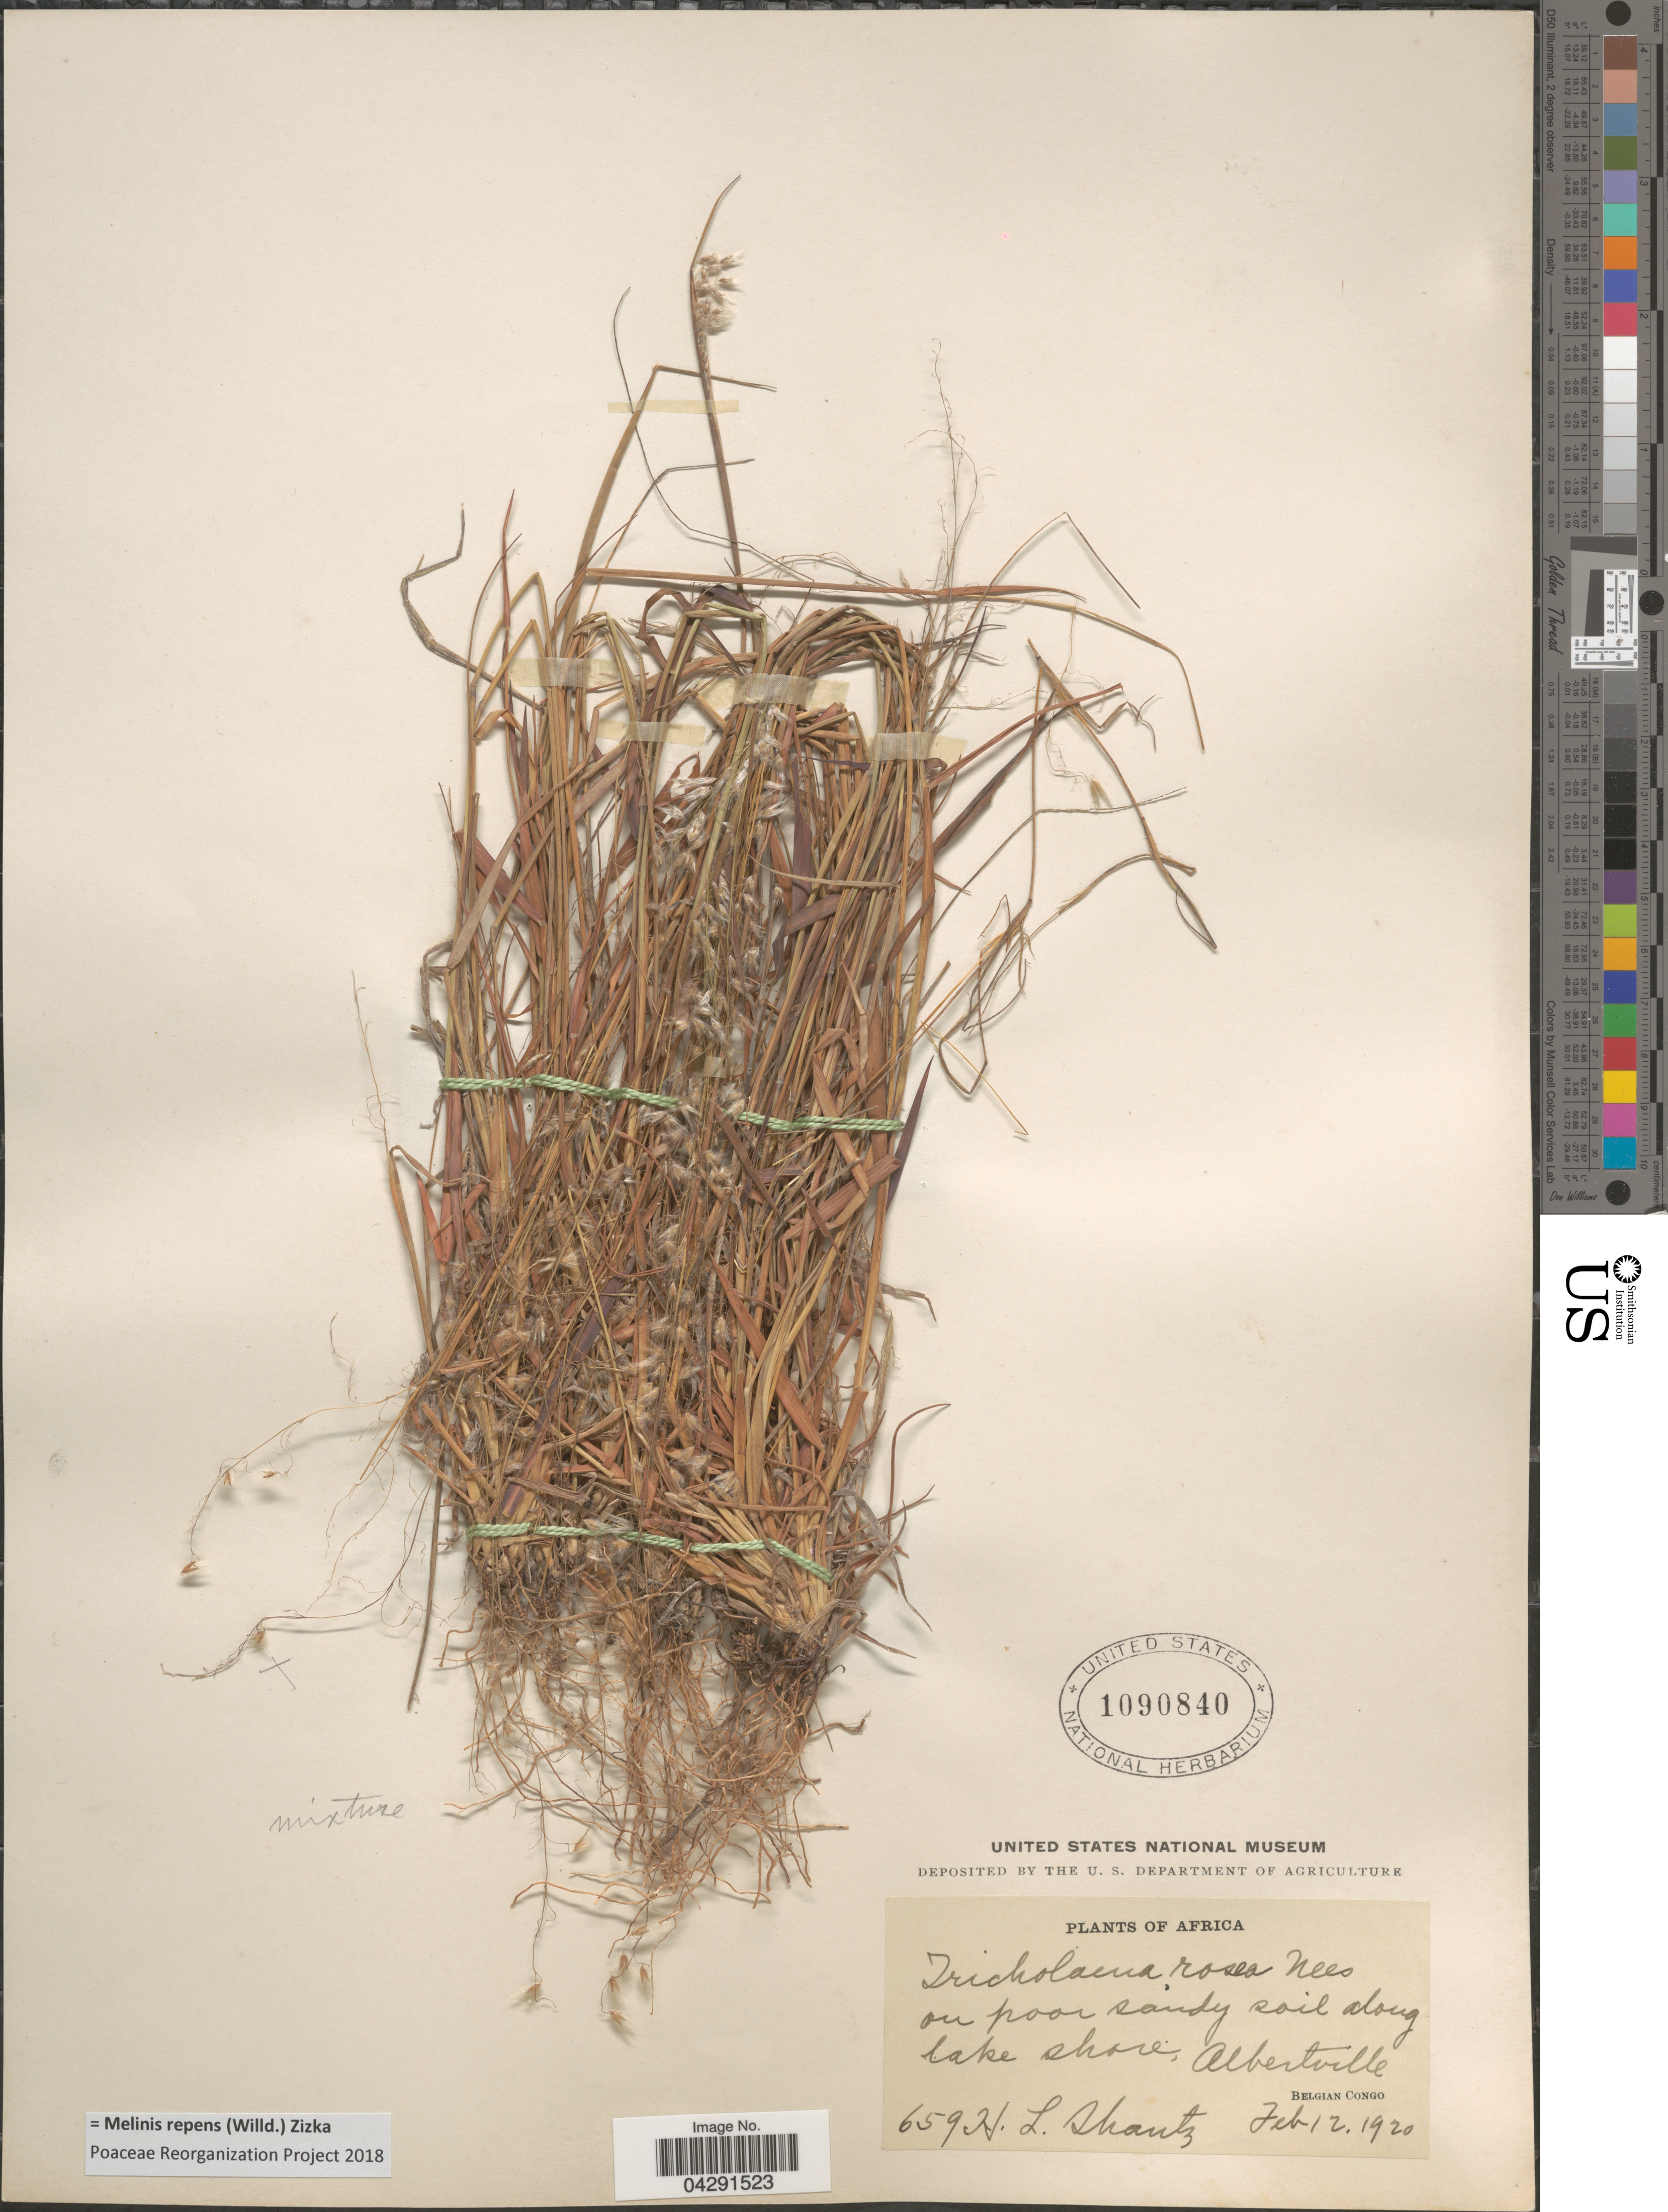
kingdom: Plantae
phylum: Tracheophyta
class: Liliopsida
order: Poales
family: Poaceae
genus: Melinis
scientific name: Melinis repens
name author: (Willd.) Zizka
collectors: H. Shantz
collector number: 659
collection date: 1920-02-12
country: Congo, Democratic Republic of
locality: On poor sandy soil along lake shore; Albertville. Belgian Congo.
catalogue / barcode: US 1090840